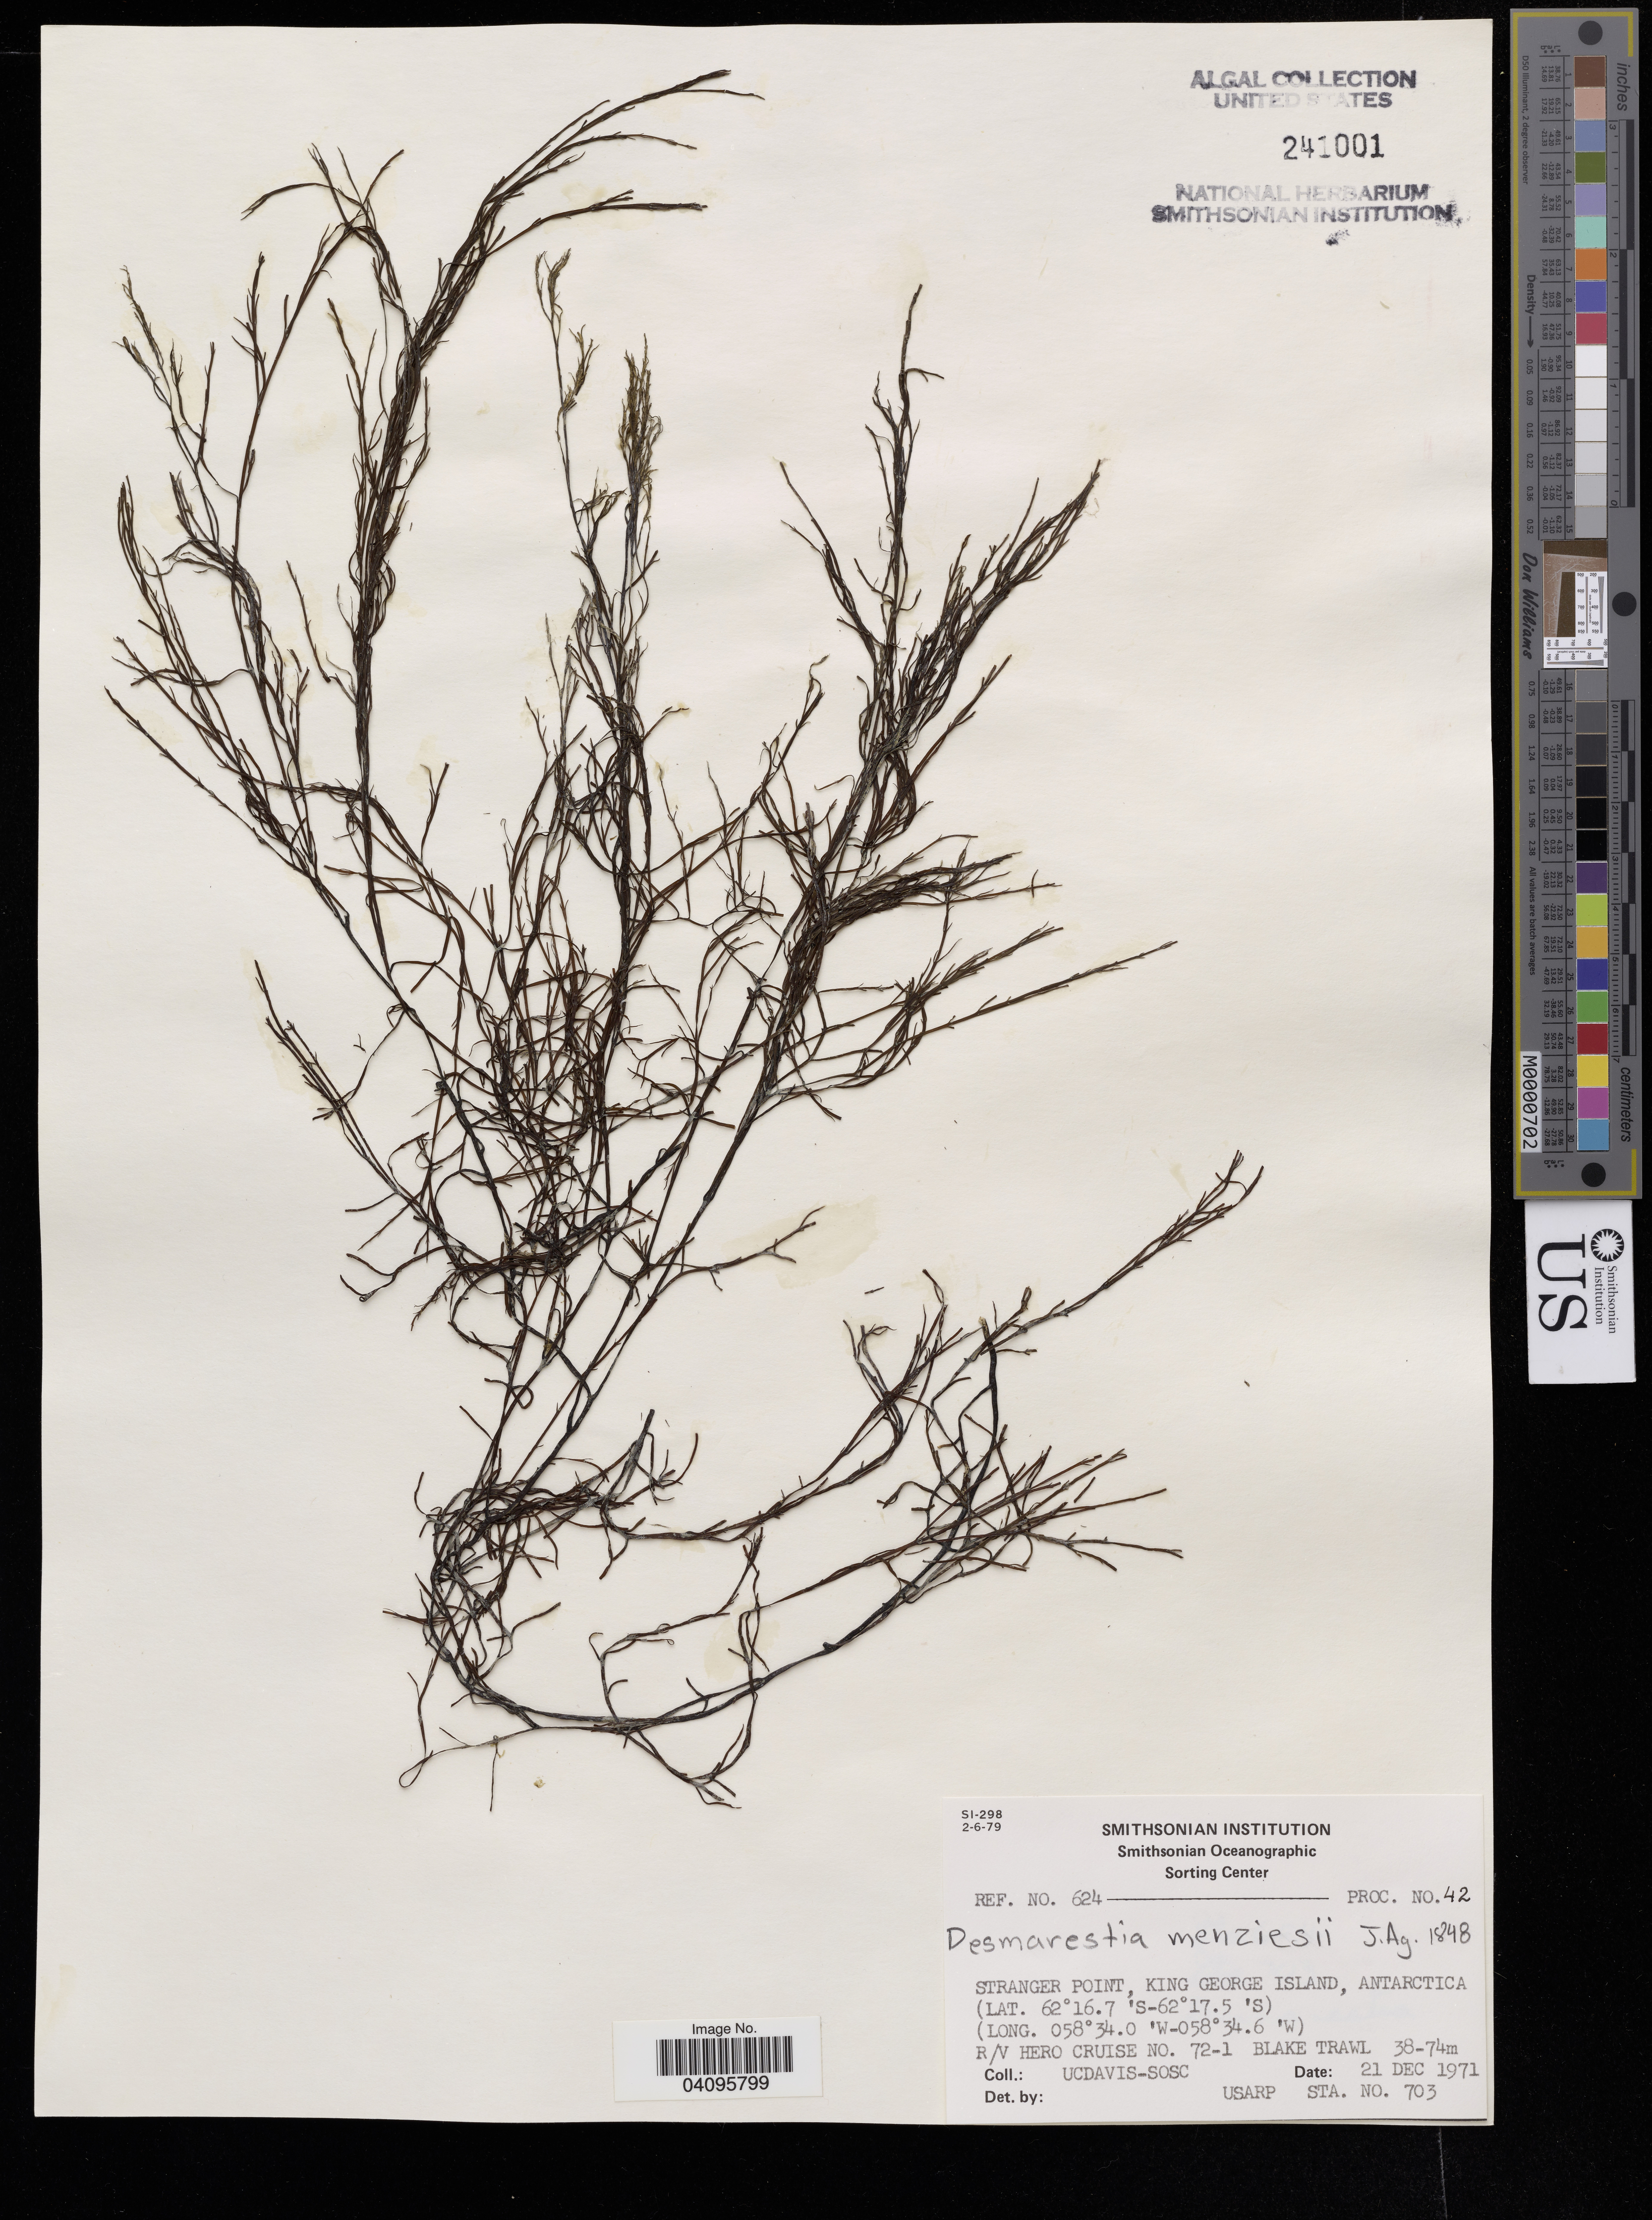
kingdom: Chromista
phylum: Ochrophyta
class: Phaeophyceae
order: Desmarestiales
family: Desmarestiaceae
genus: Desmarestia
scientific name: Desmarestia menziesii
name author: J. Agardh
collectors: UC Davis-SOSC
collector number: STA 703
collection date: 1971-12-21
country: Antarctica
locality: Stranger Point, King George Island. Blake Trawl 38-74 m.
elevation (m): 38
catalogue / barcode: US 241001